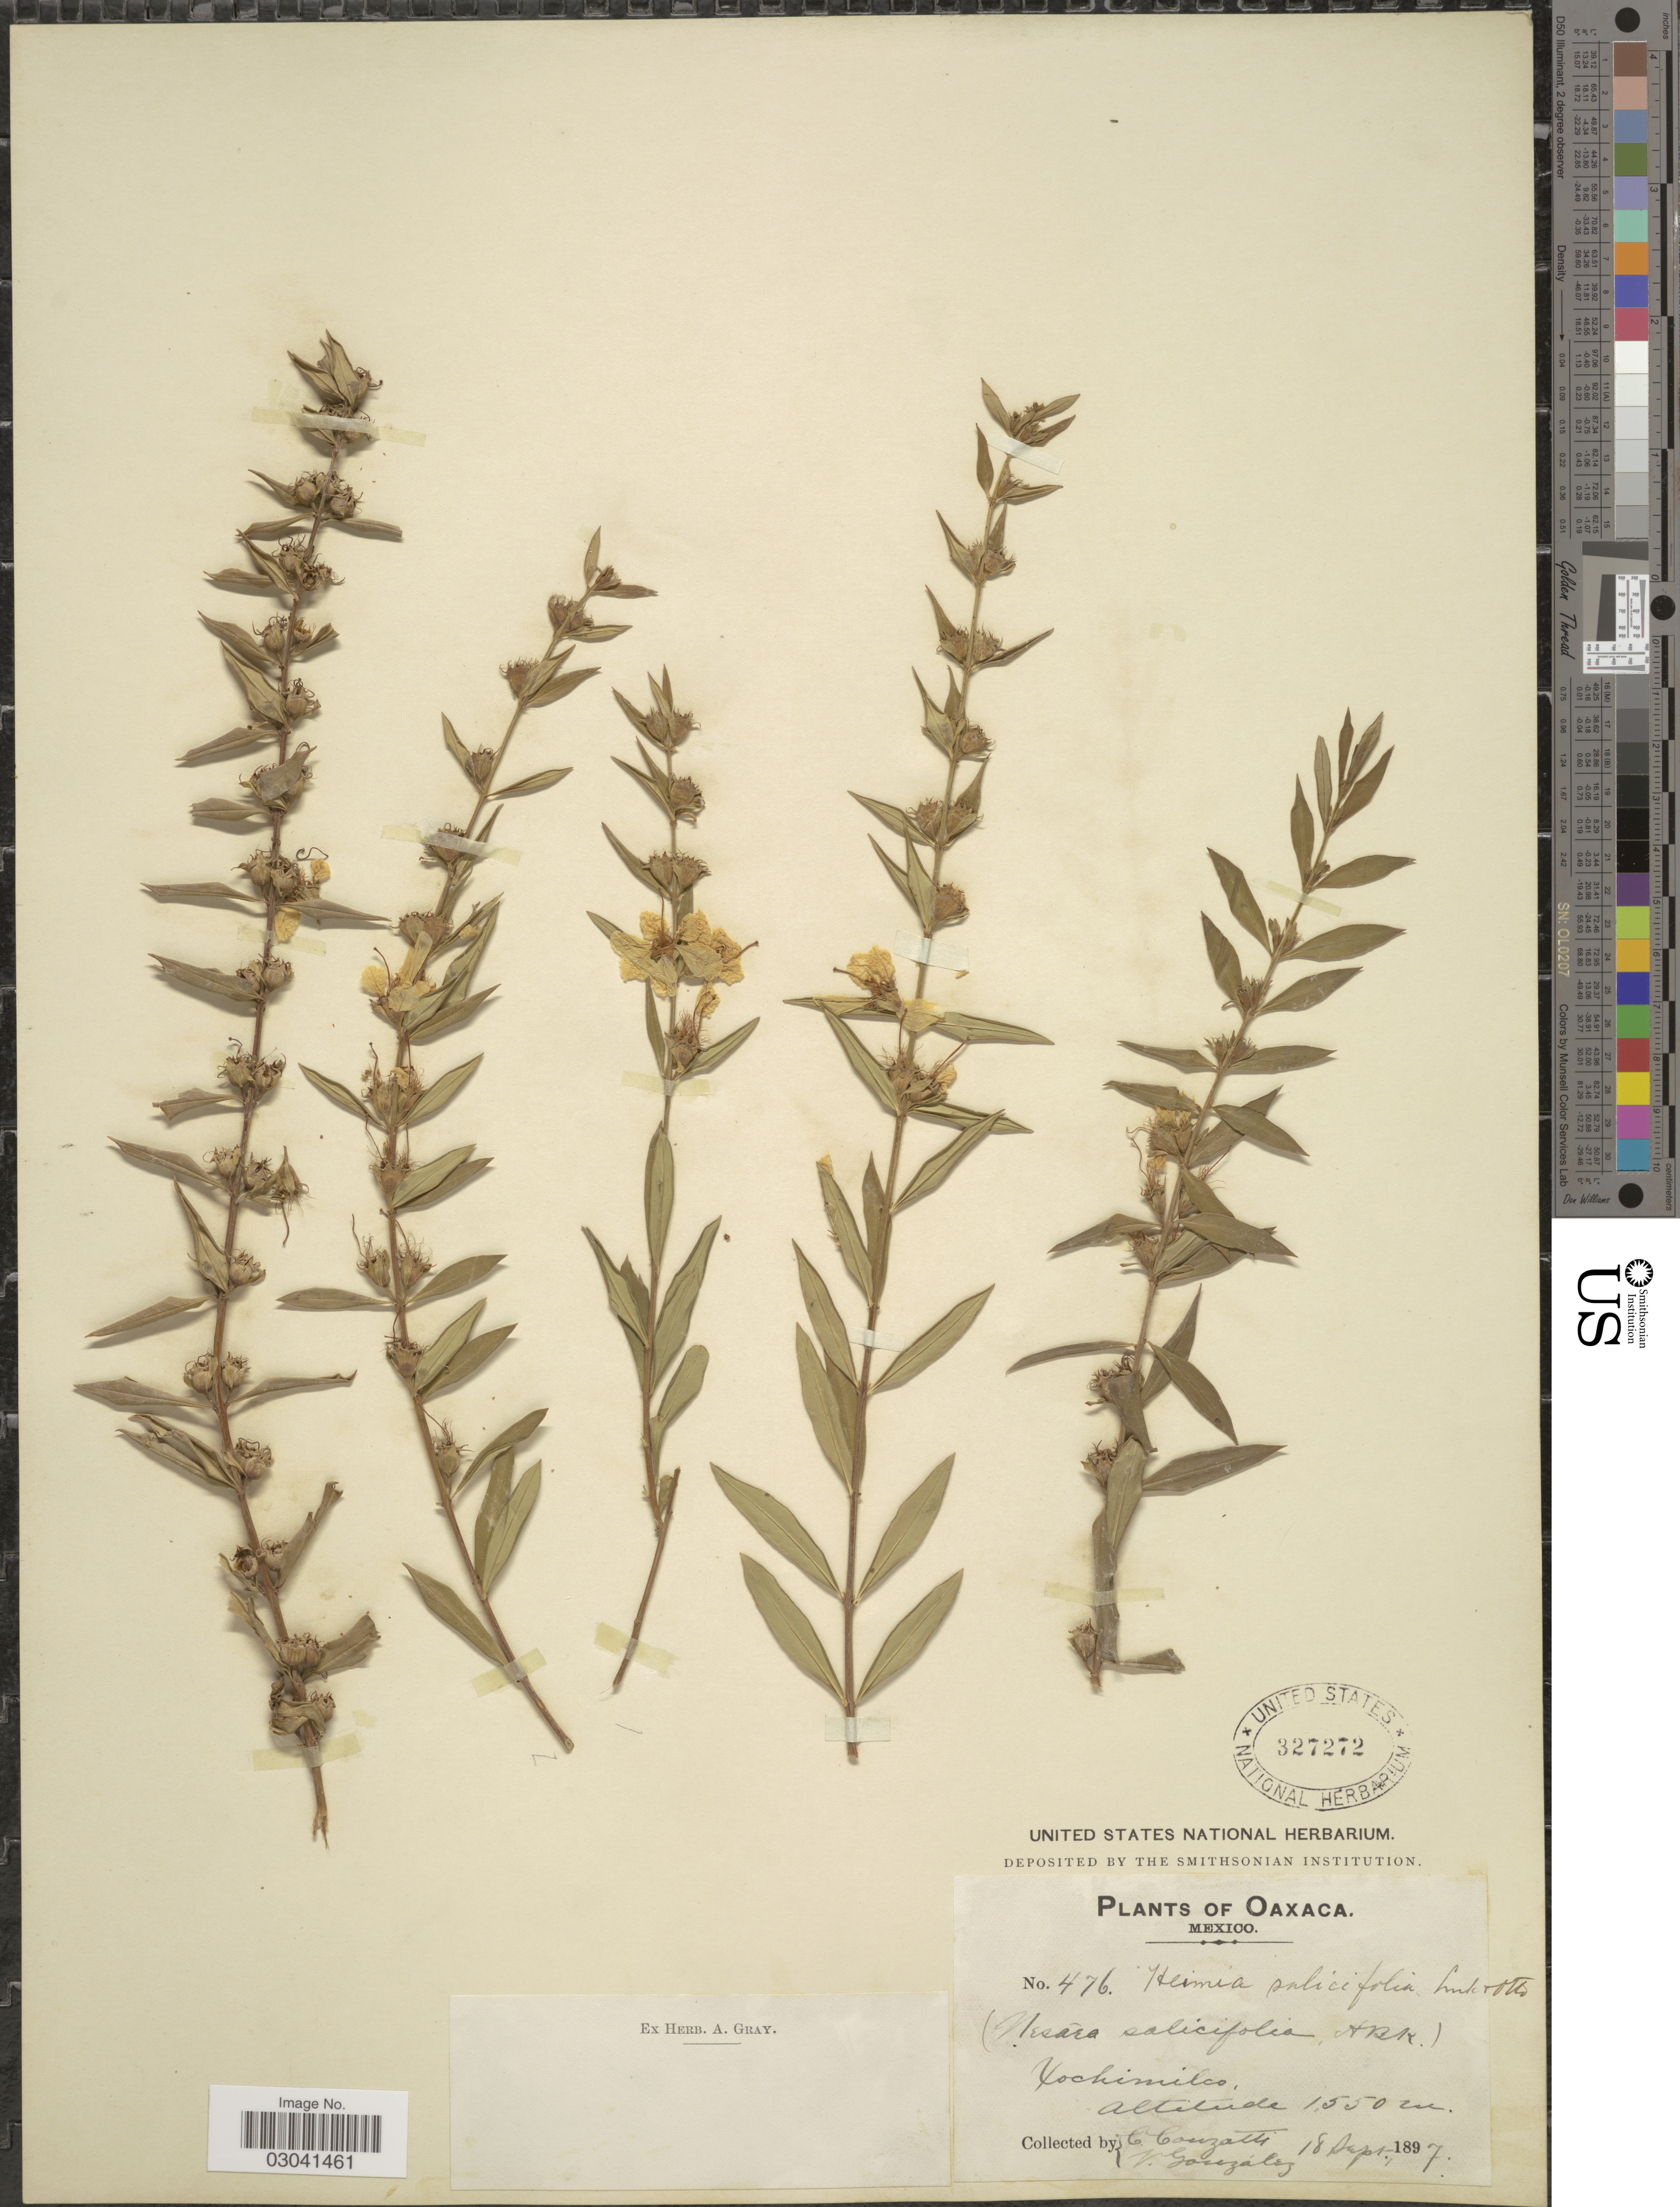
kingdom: Plantae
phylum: Tracheophyta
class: Magnoliopsida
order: Myrtales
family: Lythraceae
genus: Heimia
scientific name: Heimia salicifolia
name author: Link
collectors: C. Conzatti & V. González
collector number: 476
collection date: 1897-09-18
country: Mexico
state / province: Oaxaca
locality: Xochimilco.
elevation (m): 1550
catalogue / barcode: US 327272